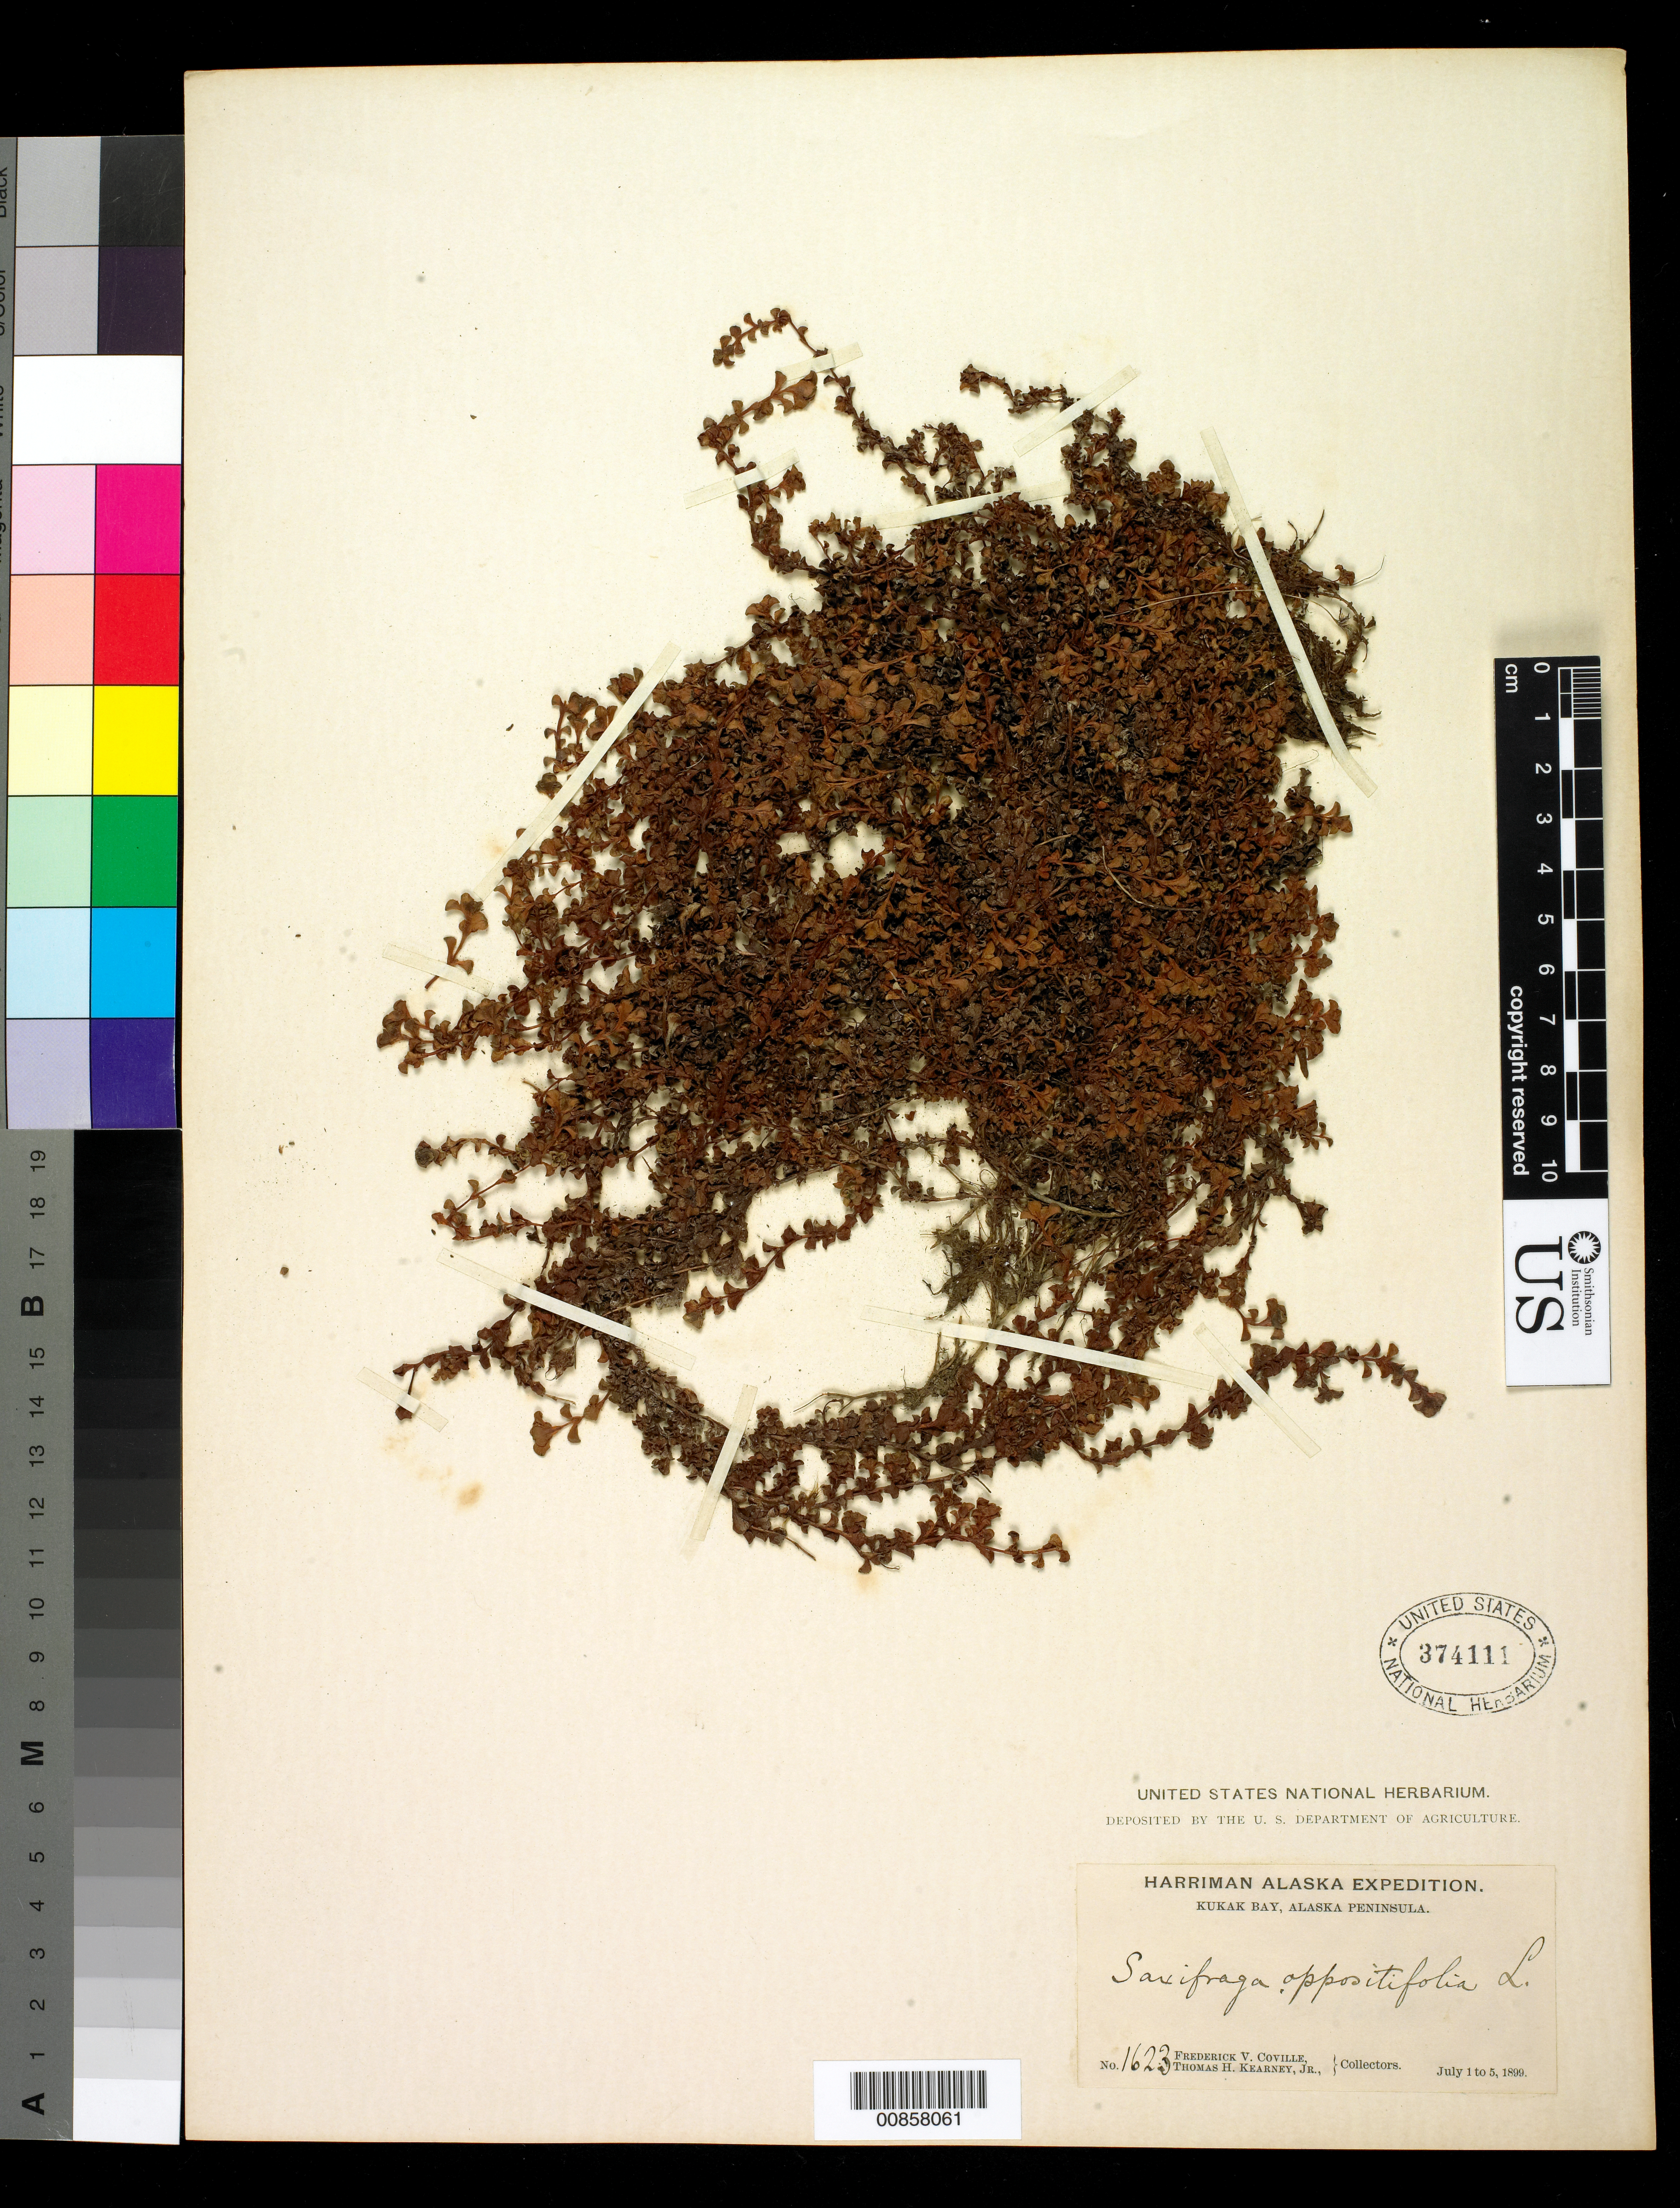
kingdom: Plantae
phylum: Tracheophyta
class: Magnoliopsida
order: Saxifragales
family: Saxifragaceae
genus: Saxifraga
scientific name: Saxifraga oppositifolia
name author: L.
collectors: F. V. Coville & T. H. Kearney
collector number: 1623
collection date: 1899-07-01/1899-07-05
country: United States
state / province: Alaska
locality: Kukak Bay, Alaska Peninsula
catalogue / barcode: US 374111